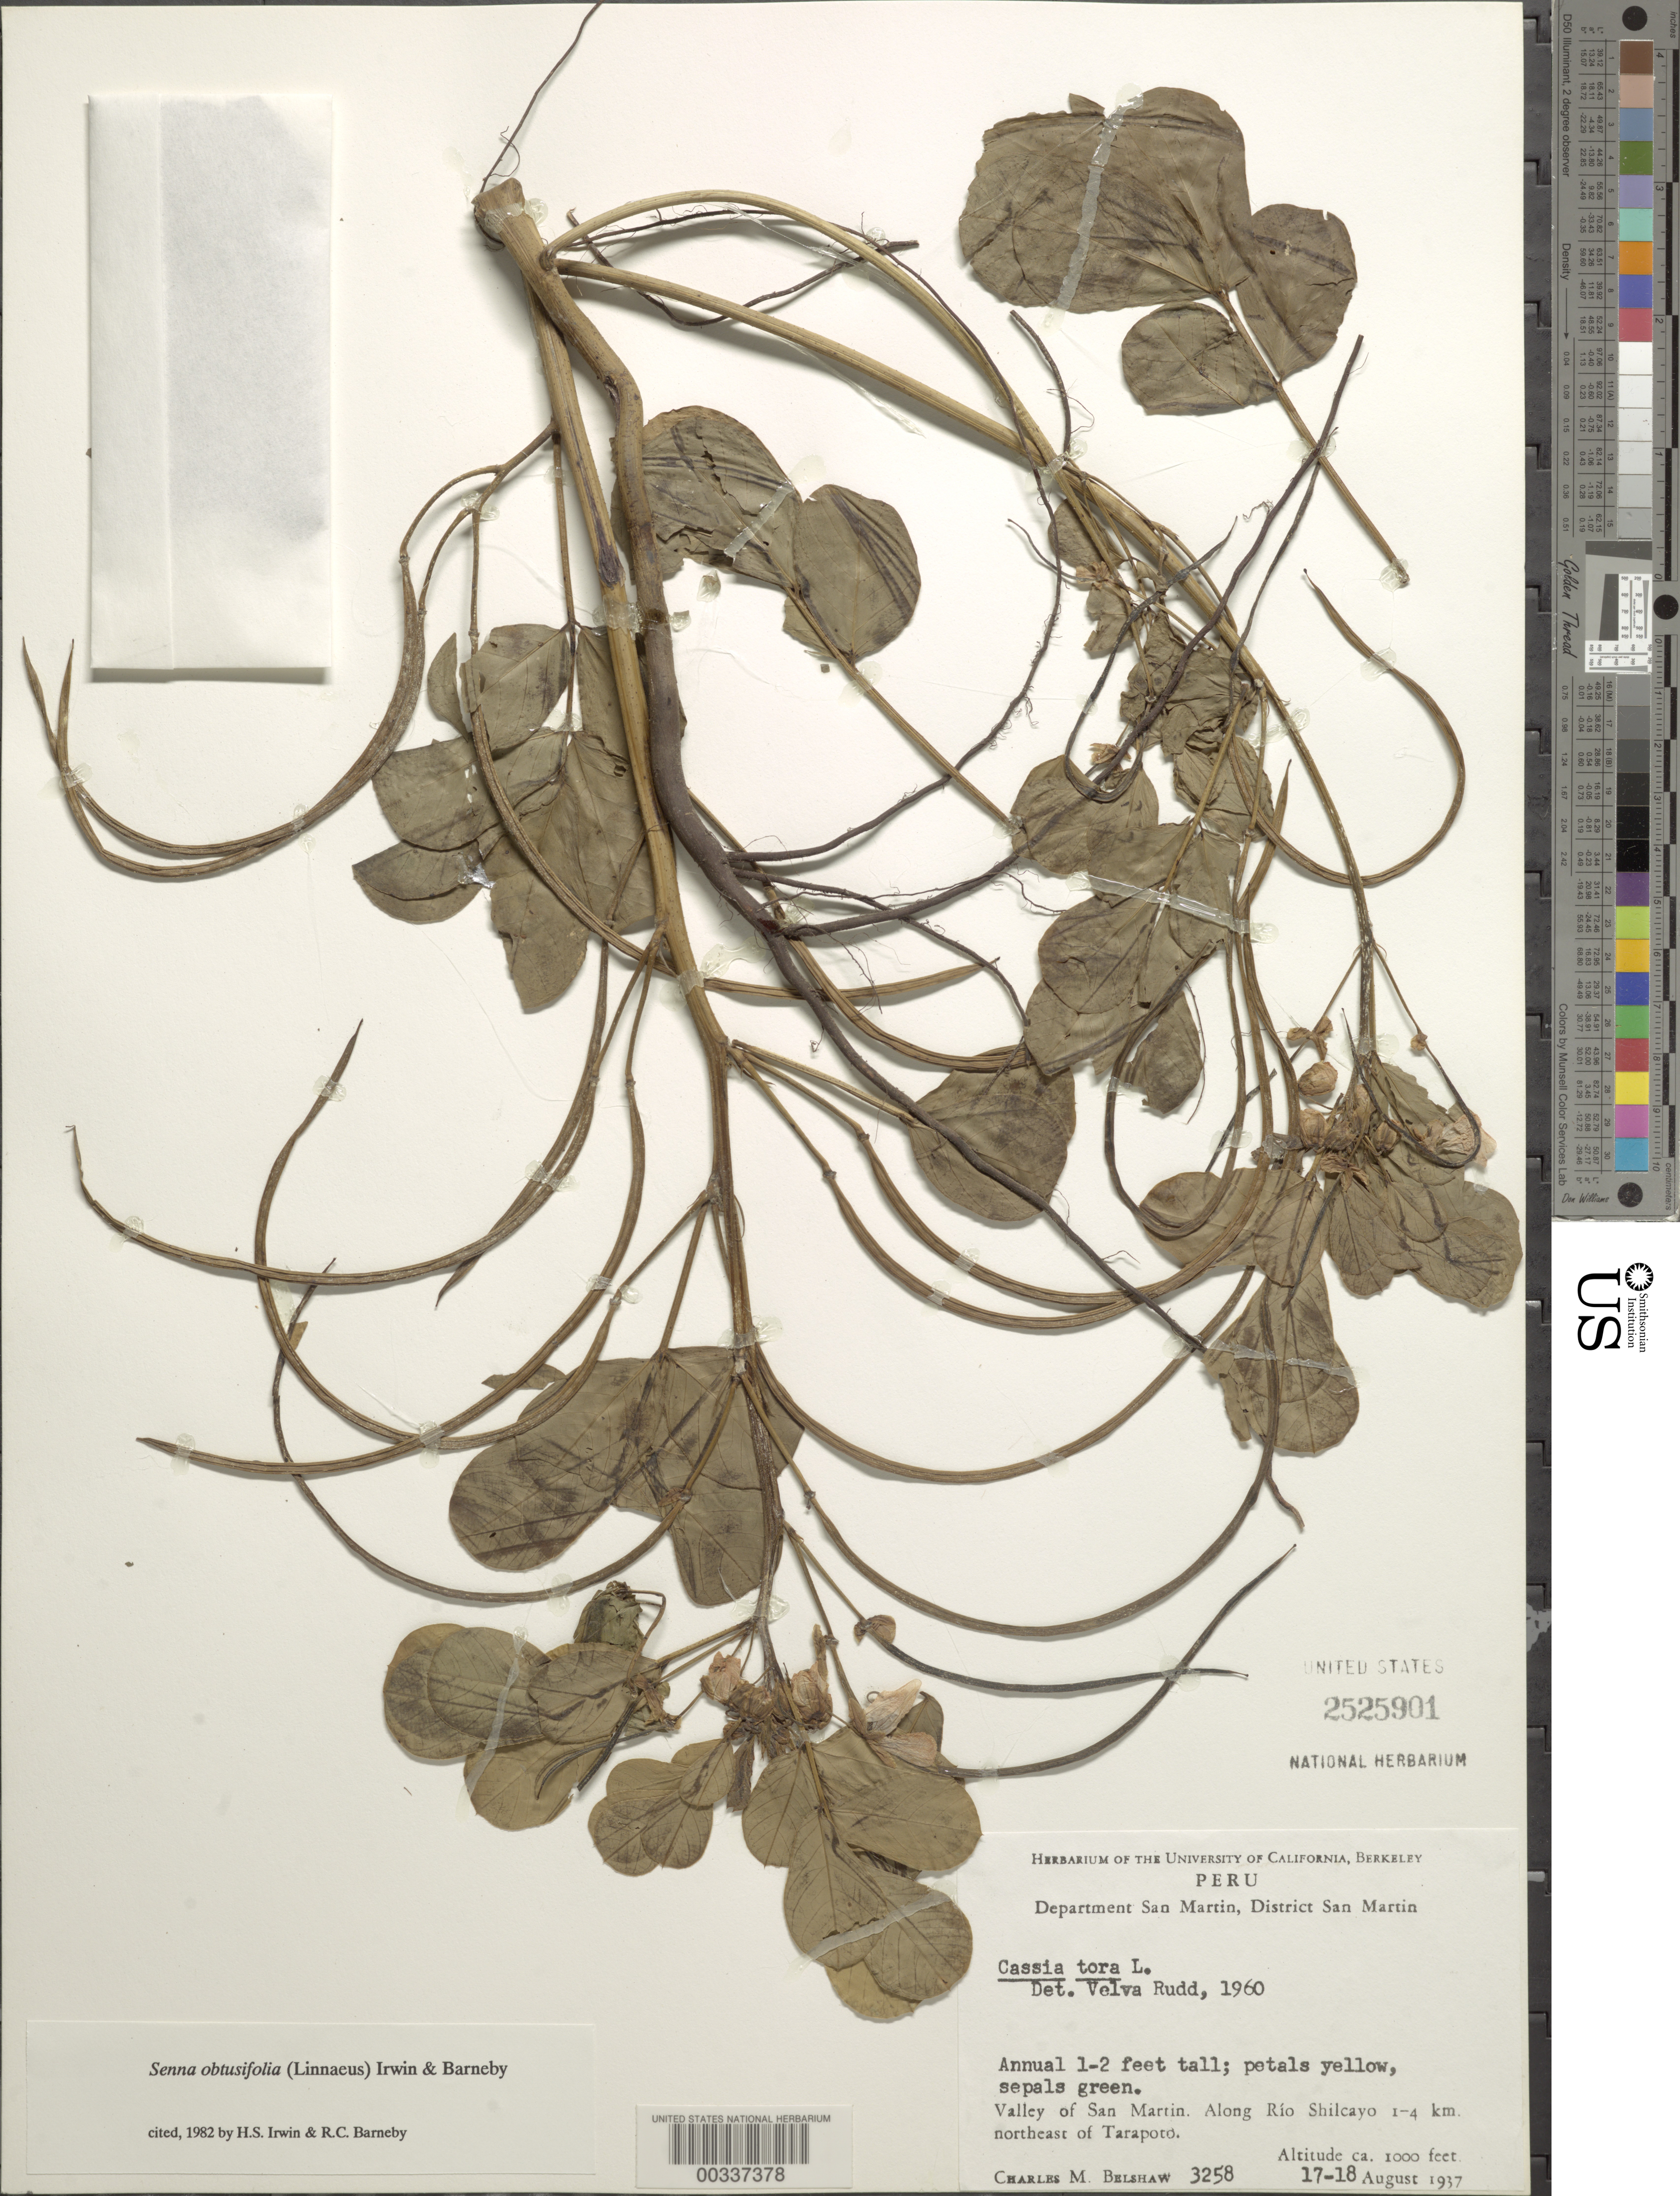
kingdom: Plantae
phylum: Tracheophyta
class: Magnoliopsida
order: Fabales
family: Fabaceae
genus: Senna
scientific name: Senna obtusifolia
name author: (L.) H.S. Irwin & Barneby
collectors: C. Shaw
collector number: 3258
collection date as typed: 17 Aug 1937 to 18 Aug 1937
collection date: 1937-08-17/1937-08-18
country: Peru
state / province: San Martín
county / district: San Martín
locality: Valley of san martin, along rio shilcayo 1-4 km ne of tarapoto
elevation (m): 305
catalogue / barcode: US 2525901